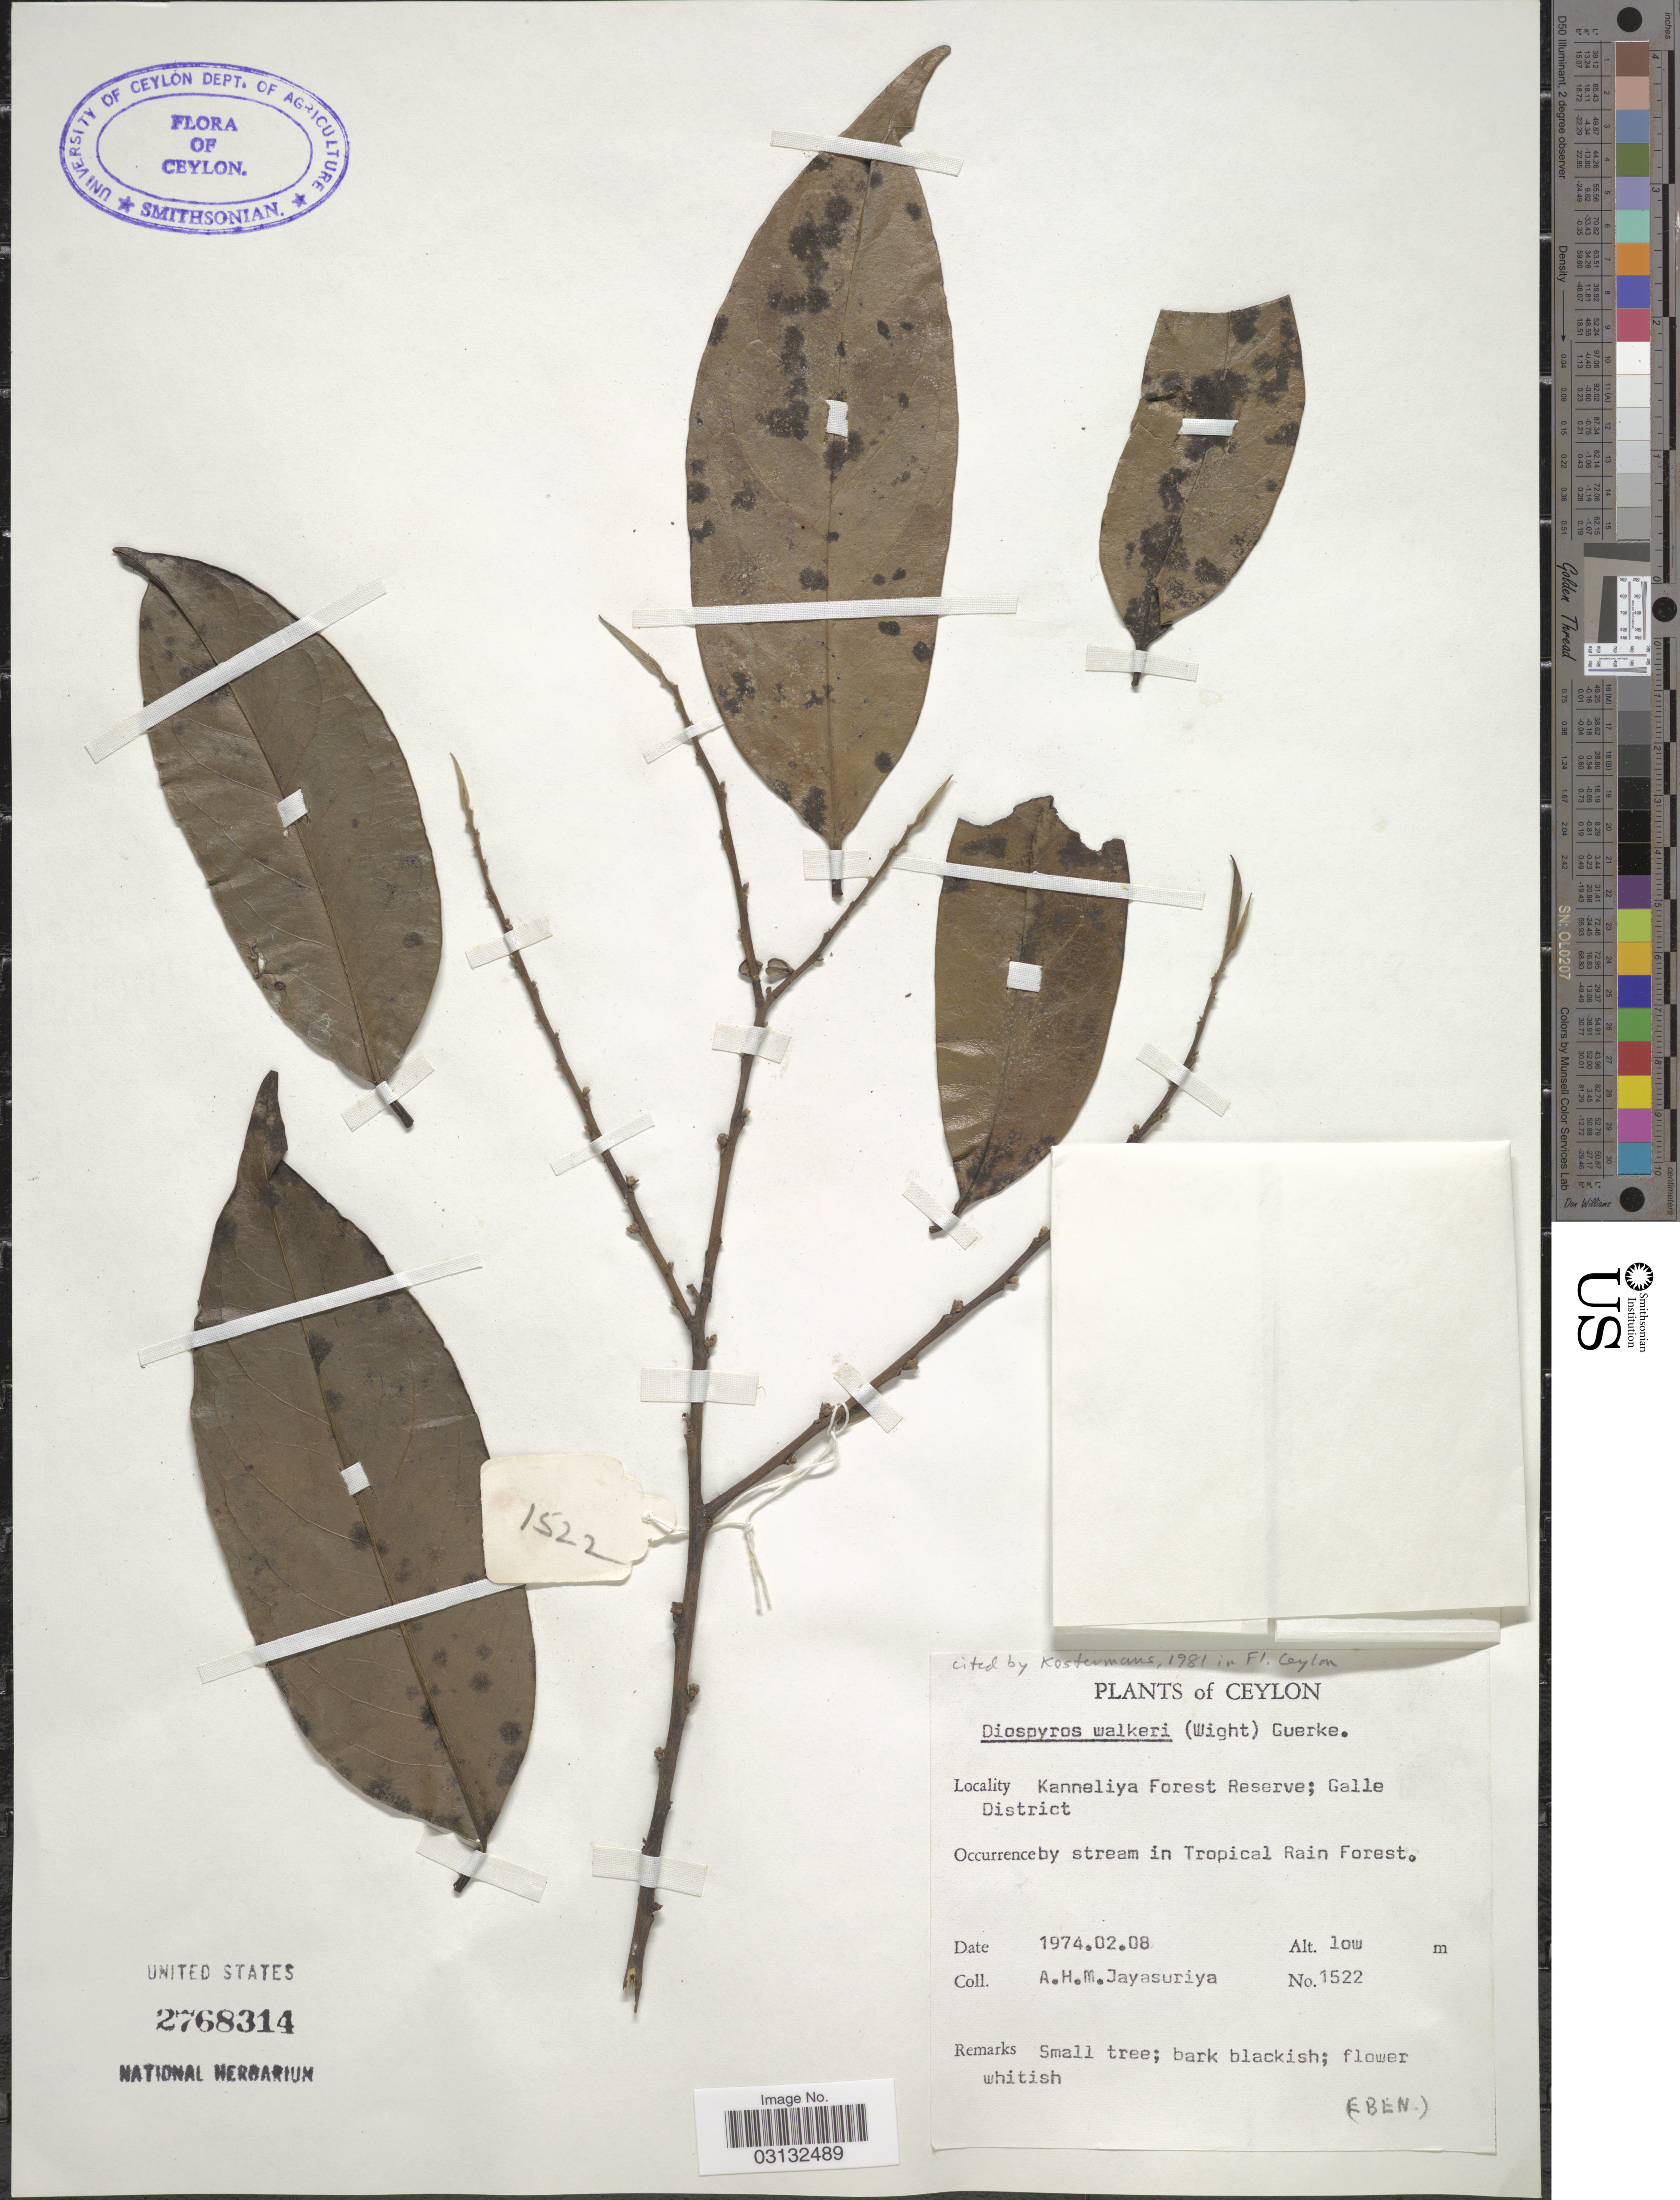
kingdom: Plantae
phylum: Tracheophyta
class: Magnoliopsida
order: Ericales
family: Ebenaceae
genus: Diospyros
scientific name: Diospyros walkeri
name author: (Wight) Gürke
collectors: A. H. Jayasuriya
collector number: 1522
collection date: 1974-02-08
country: Sri Lanka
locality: Ceylon. Kanneliya Forest Reserve; Galle District. Tropical Rain Forest.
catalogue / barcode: US 2768314